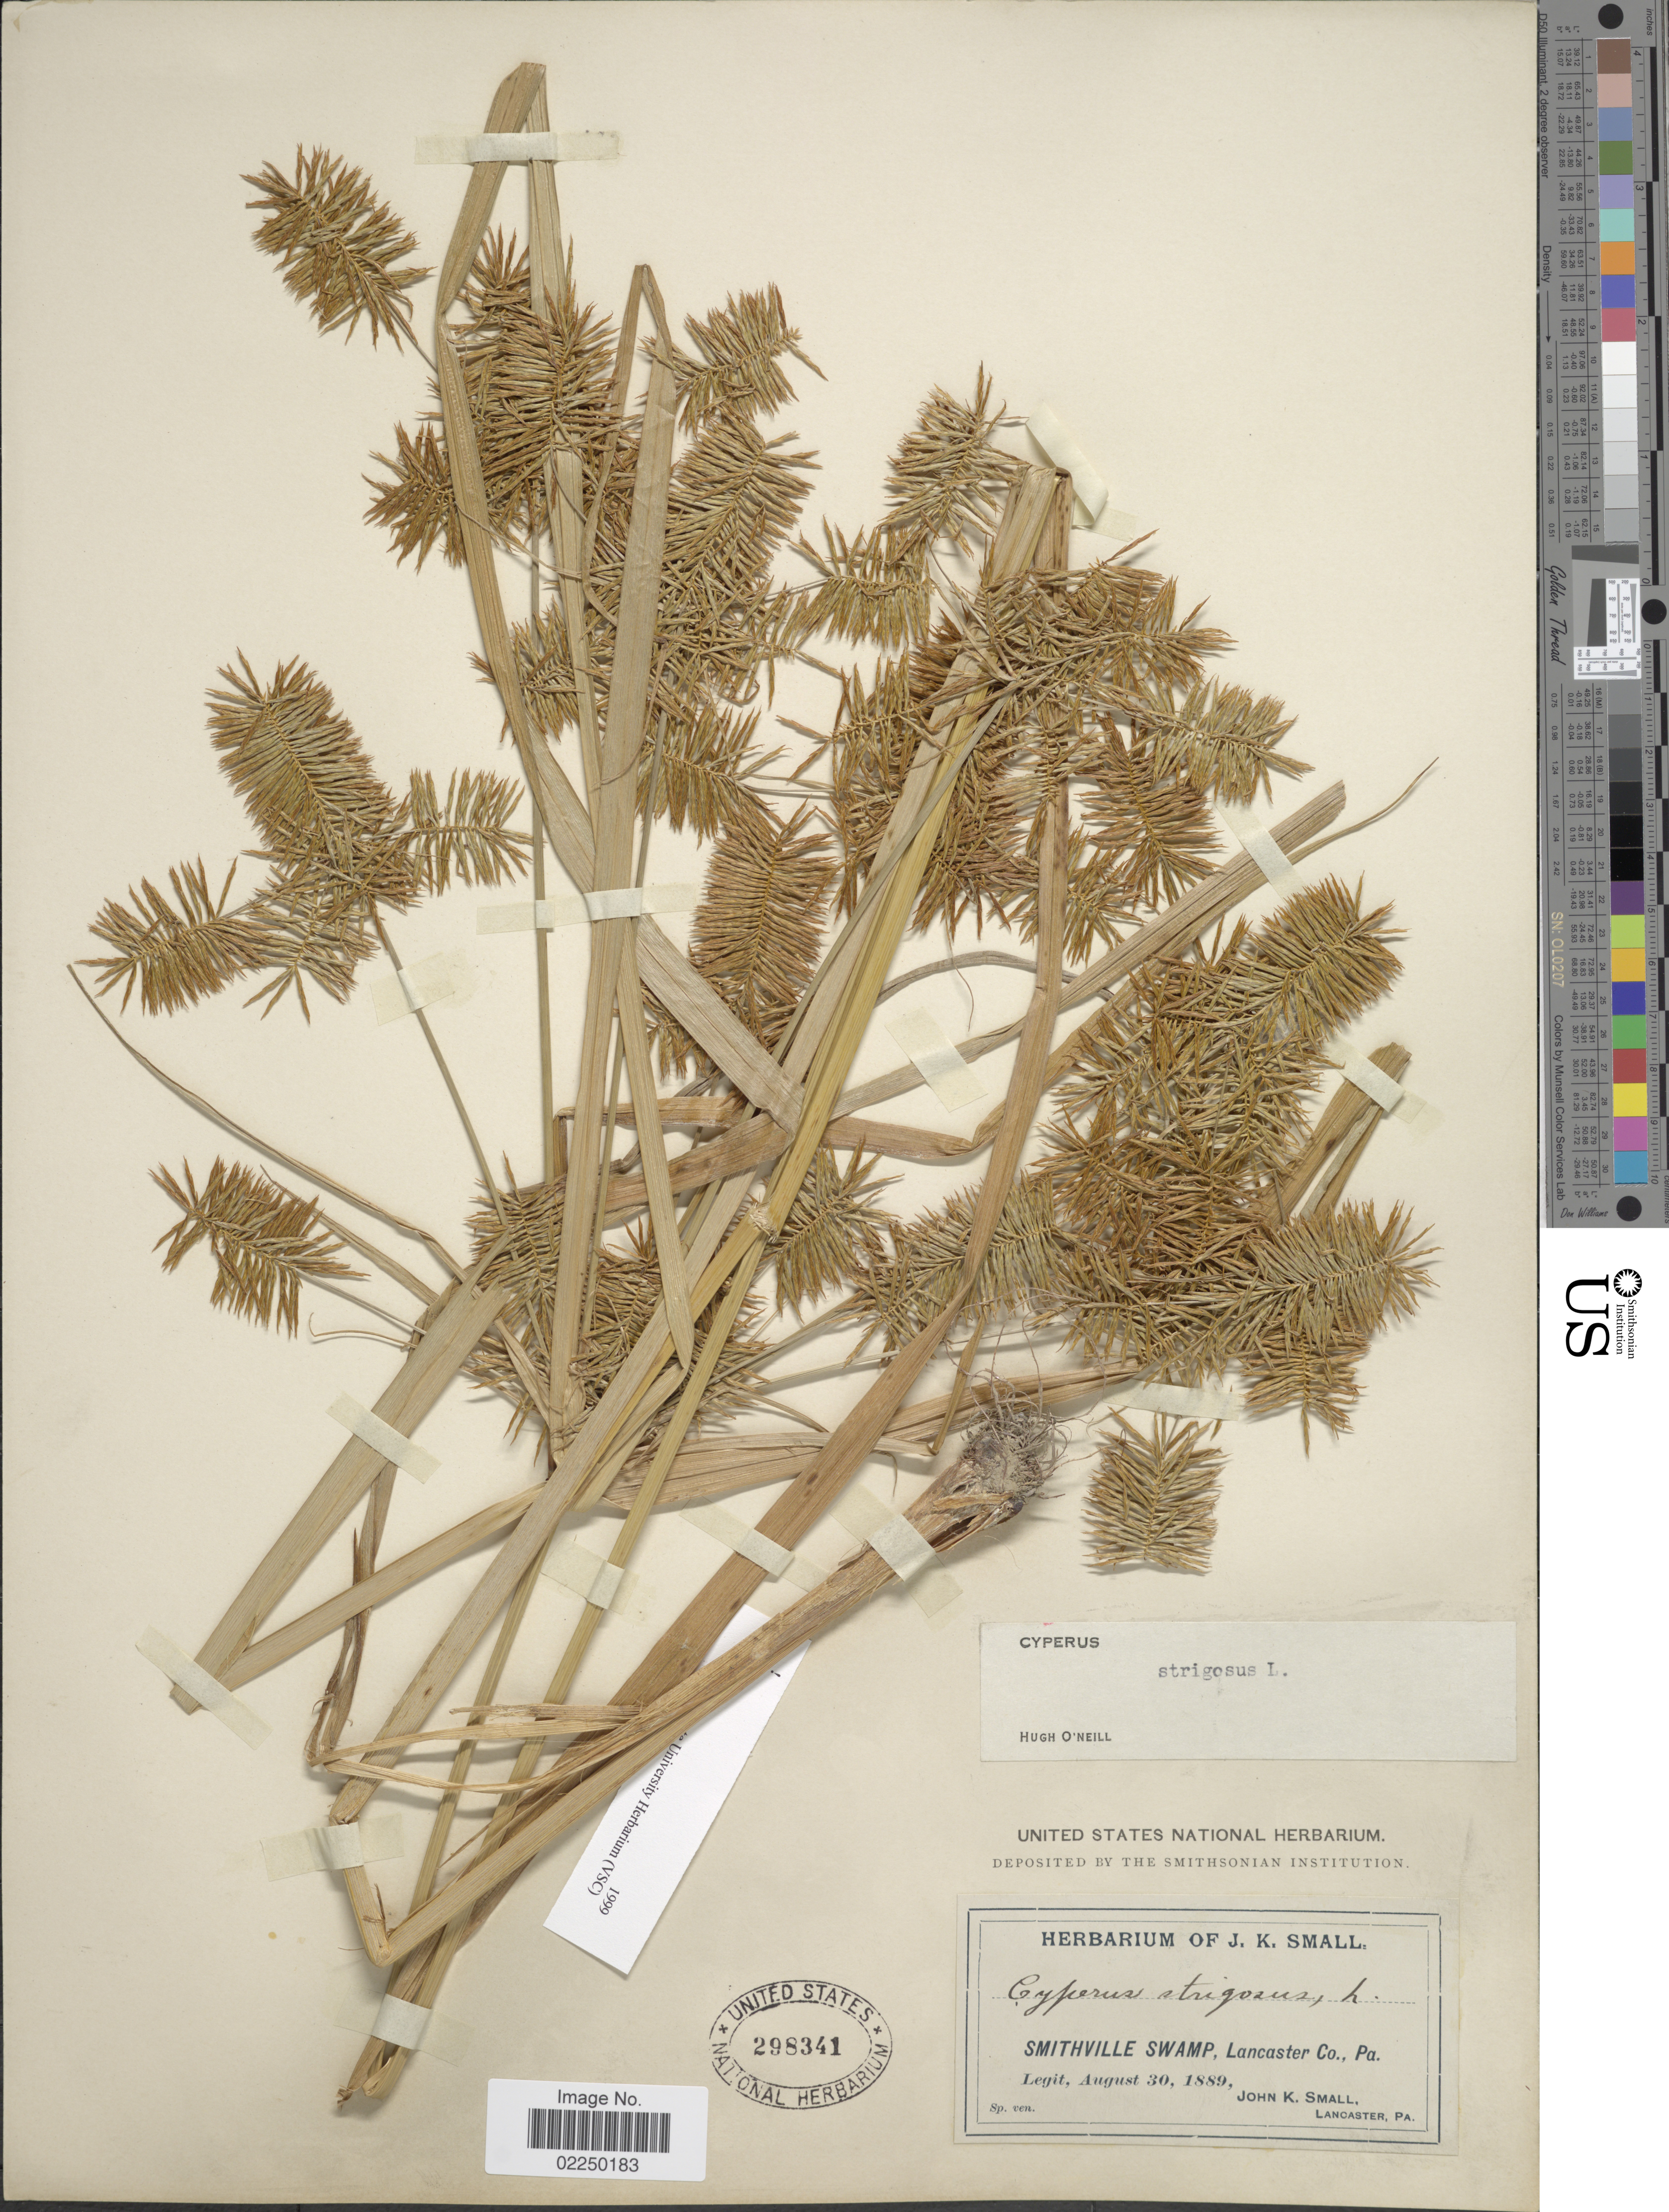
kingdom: Plantae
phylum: Tracheophyta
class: Liliopsida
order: Poales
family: Cyperaceae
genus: Cyperus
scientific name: Cyperus strigosus L.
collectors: J. K. Small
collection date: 1889-08-30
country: United States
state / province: Pennsylvania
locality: Smithville Swamp, Lancaster Co.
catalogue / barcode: US 298341